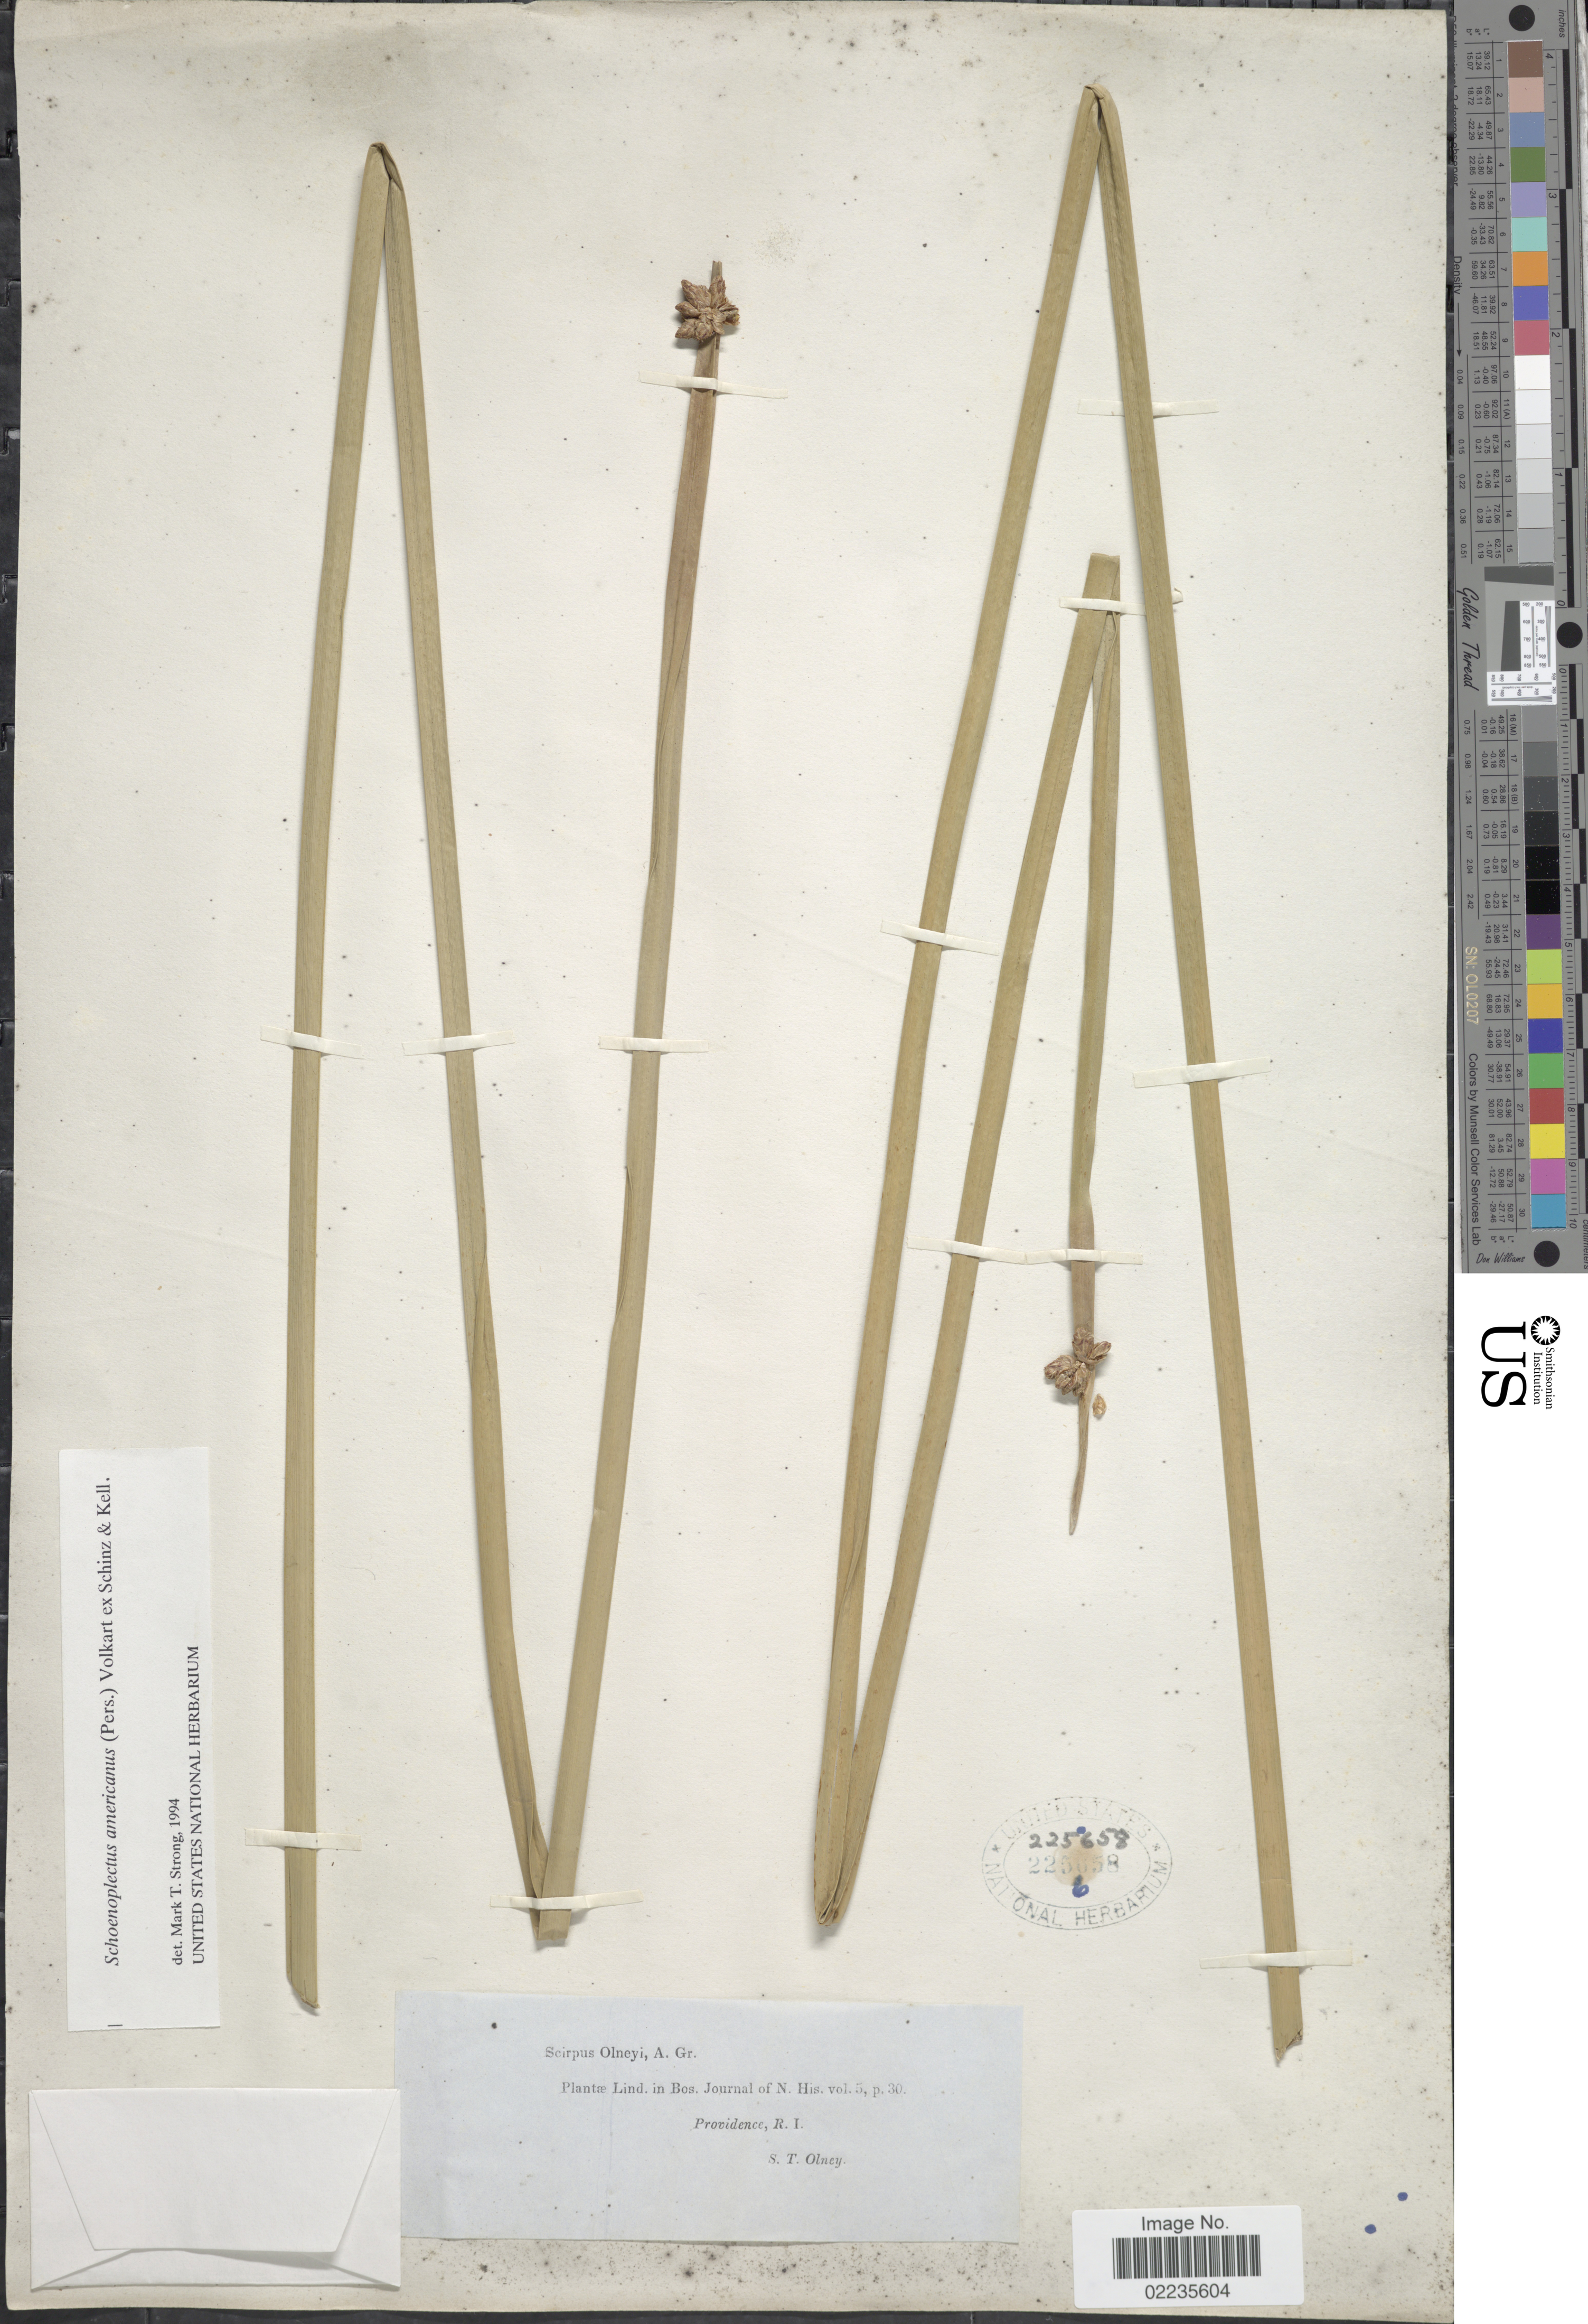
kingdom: Plantae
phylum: Tracheophyta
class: Liliopsida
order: Poales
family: Cyperaceae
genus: Schoenoplectus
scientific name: Schoenoplectus americanus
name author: (Pers.) Volkart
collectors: S. Olney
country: United States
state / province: Rhode Island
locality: Providence, R. I.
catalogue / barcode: US 225658